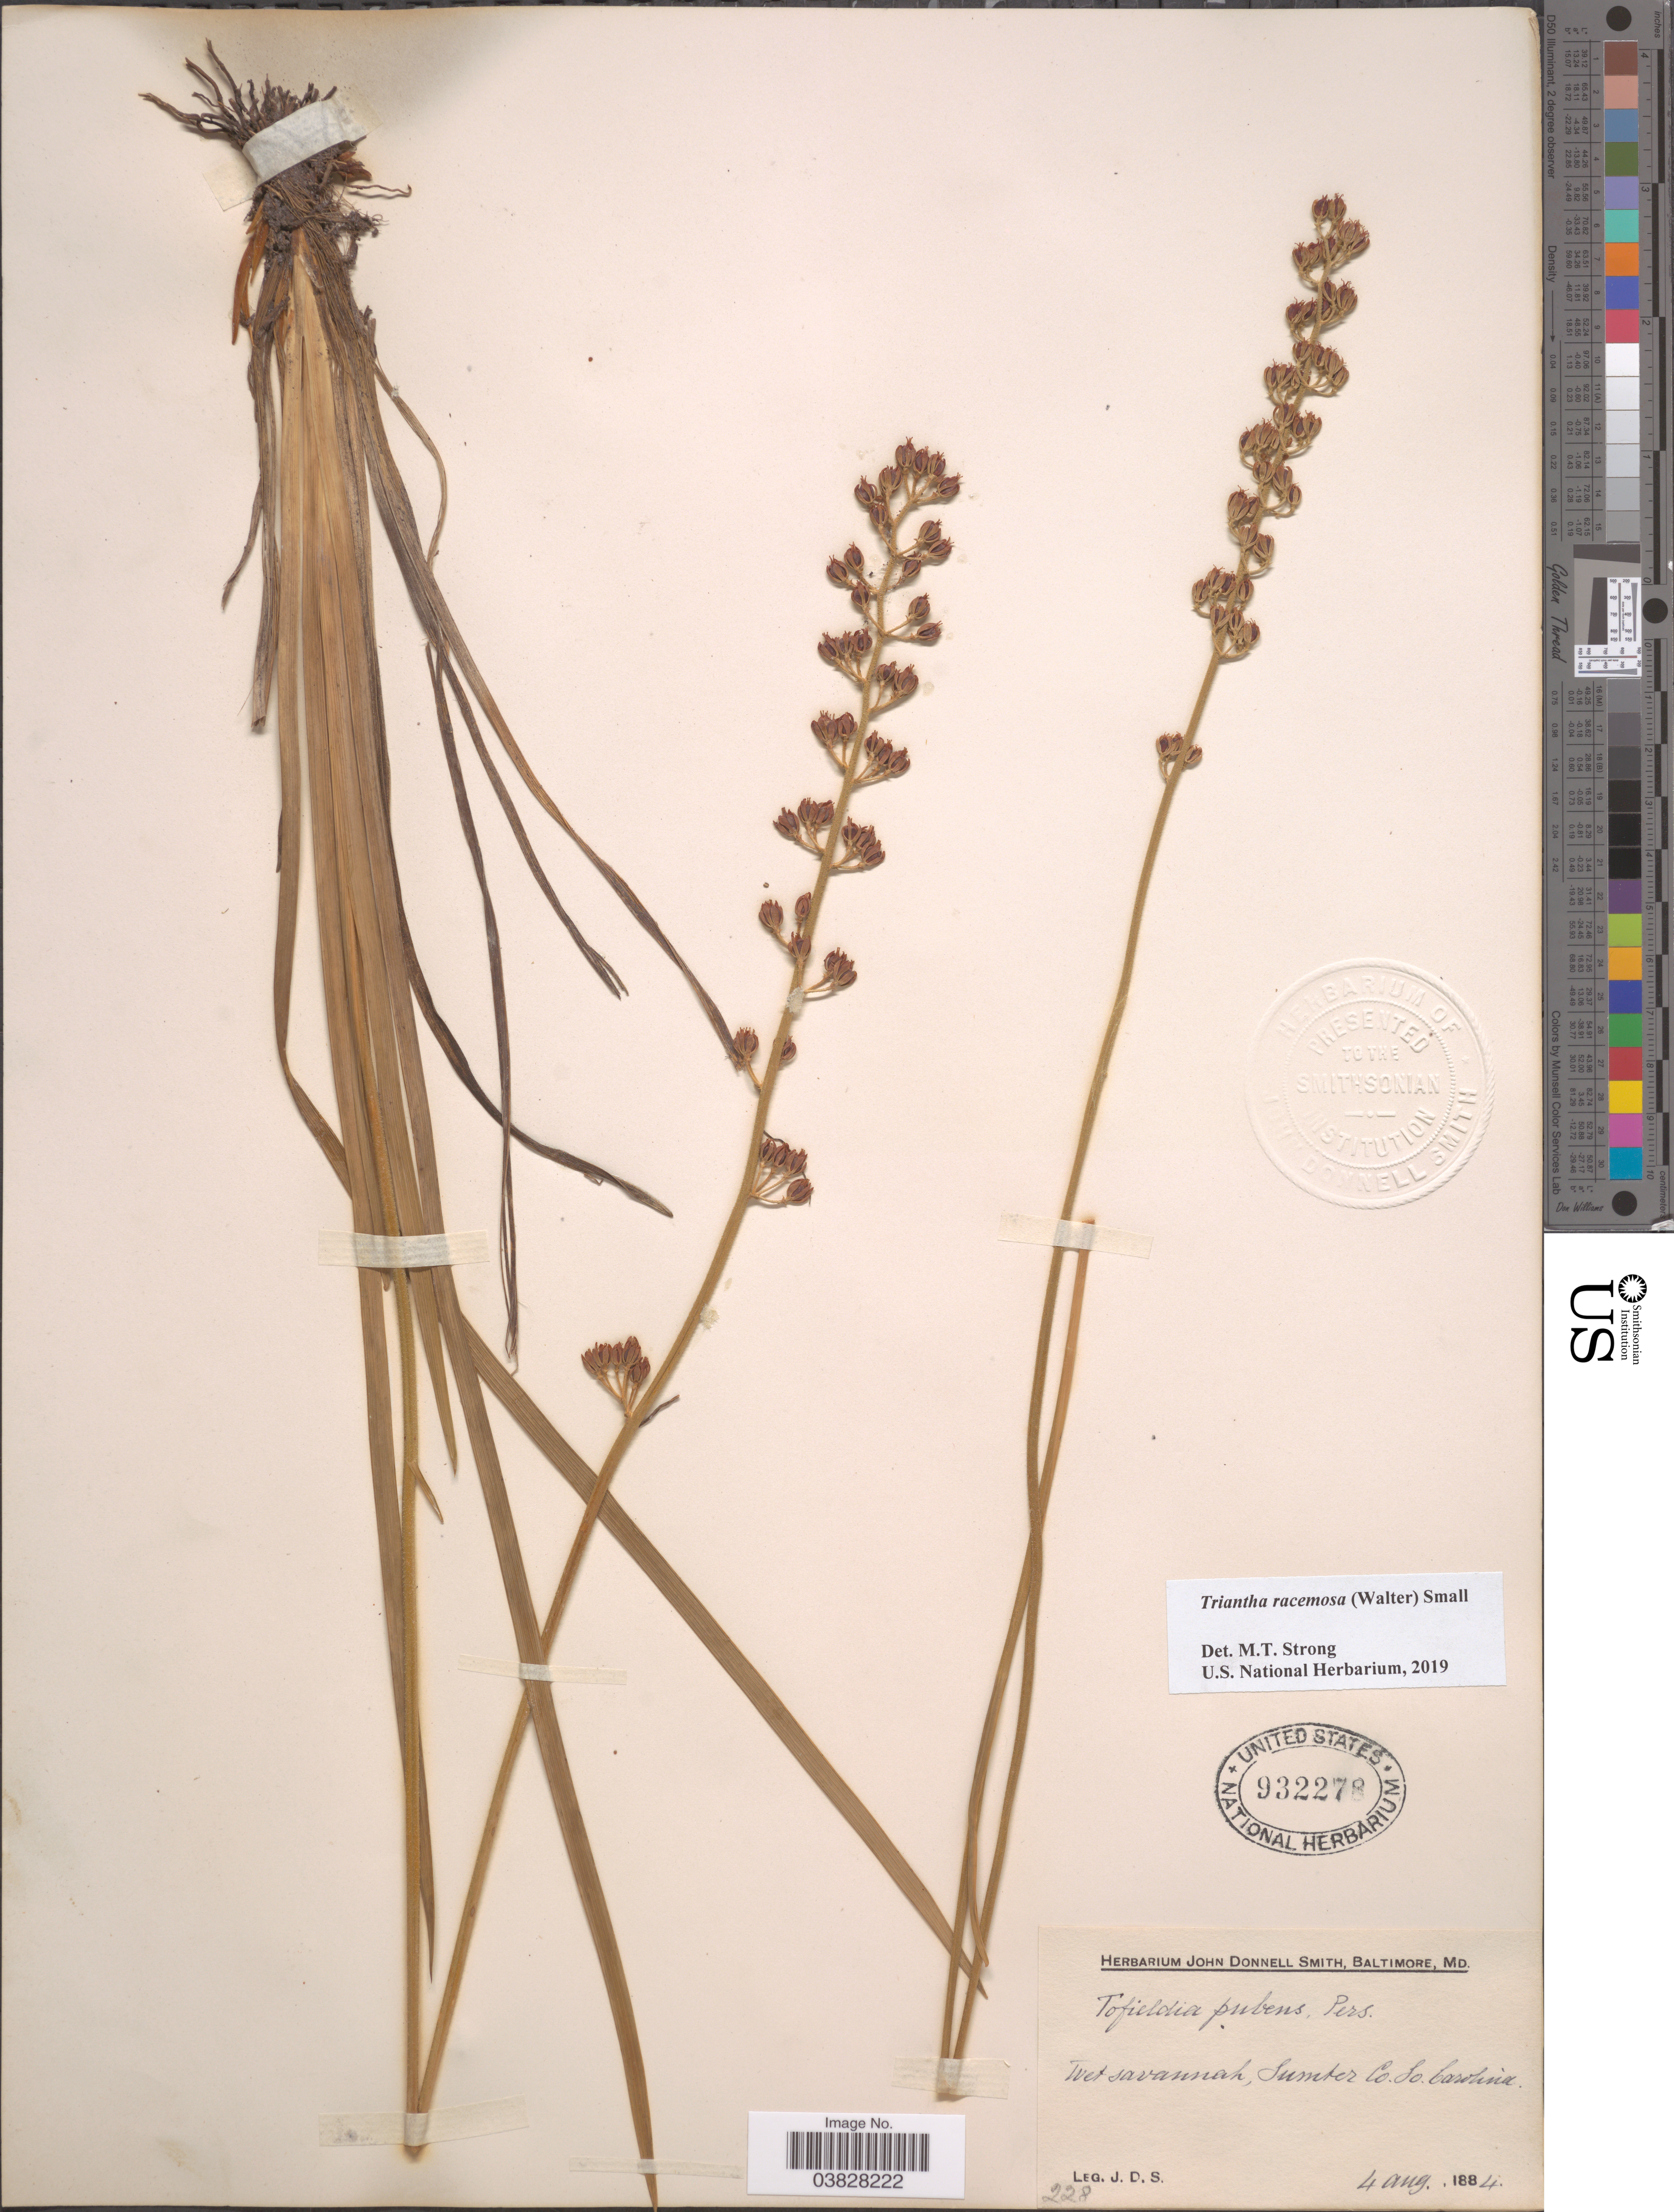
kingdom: Plantae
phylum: Tracheophyta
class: Liliopsida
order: Alismatales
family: Tofieldiaceae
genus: Triantha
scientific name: Triantha racemosa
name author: (Walter) Small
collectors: J. Donnell Smith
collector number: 228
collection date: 1884-08-04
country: United States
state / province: South Carolina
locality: Sumter Co.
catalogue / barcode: US 932278